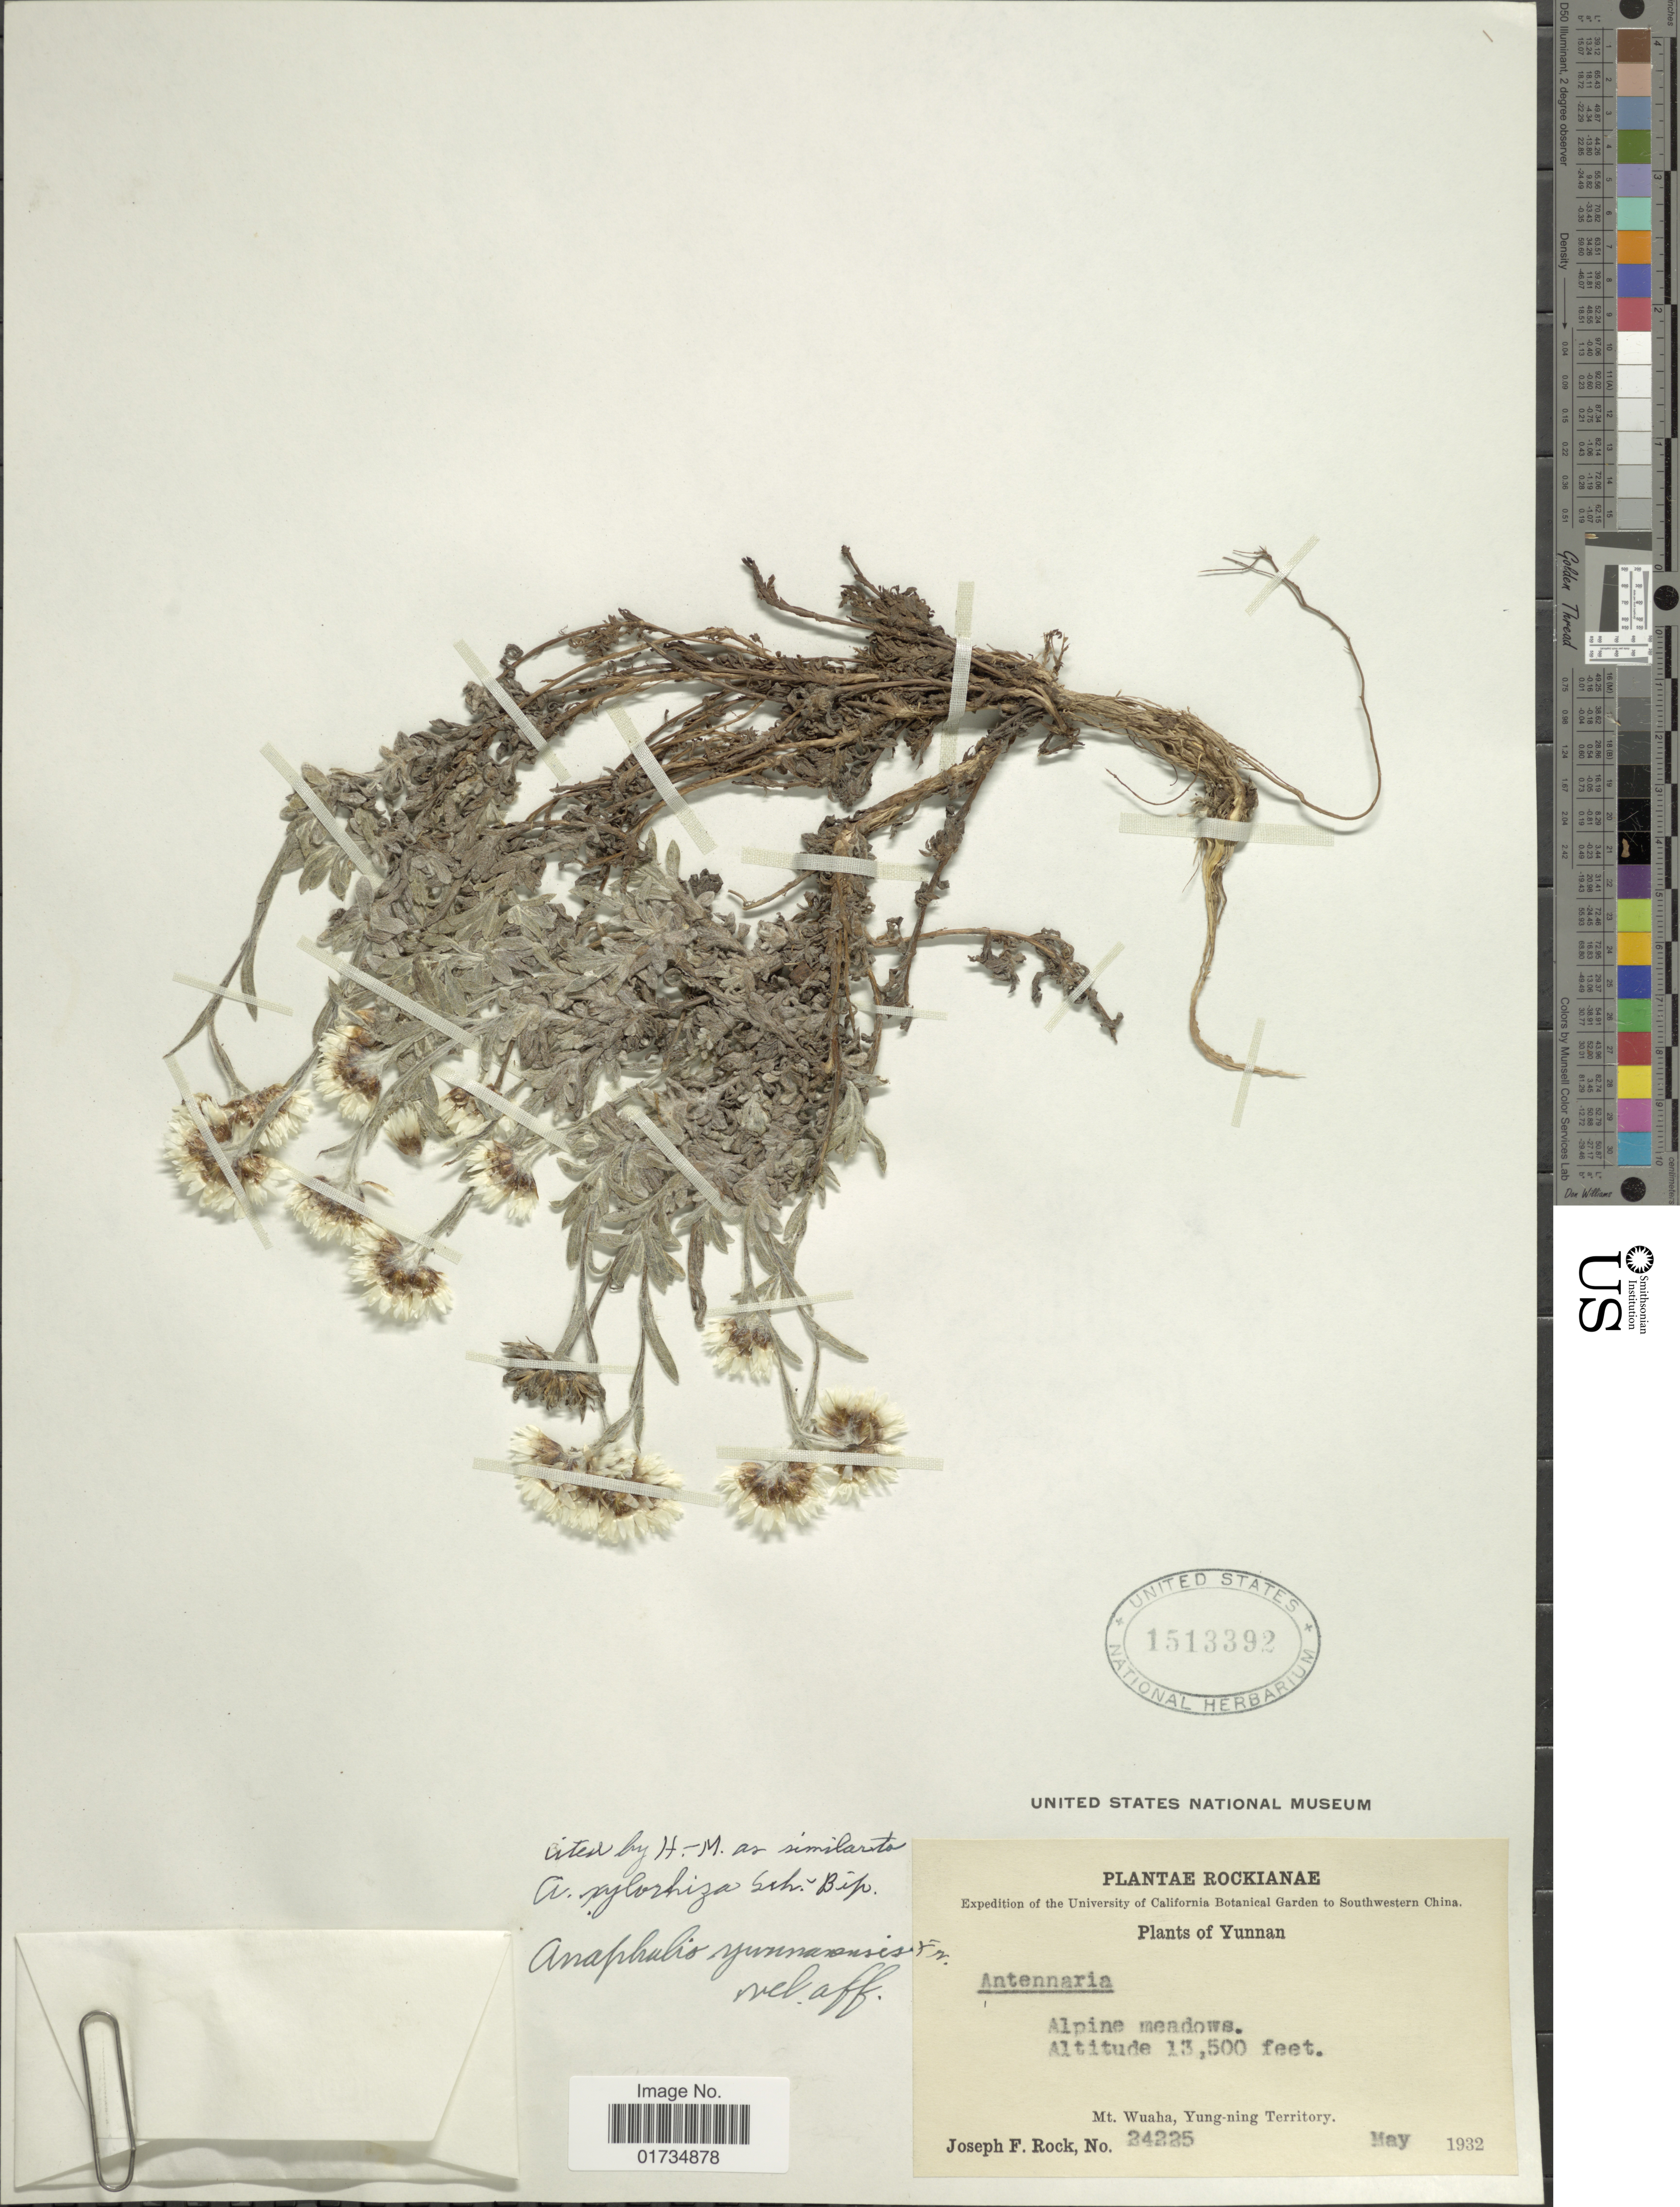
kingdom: Plantae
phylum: Tracheophyta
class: Magnoliopsida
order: Asterales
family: Asteraceae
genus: Anaphalis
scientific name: Anaphalis yunnanensis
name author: (Franch.) Diels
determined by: Chen, Y. S.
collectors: J. F. Rock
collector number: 24225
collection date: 1932-05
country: China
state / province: Yunnan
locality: Yunnan, Mt. Wuaha, yung-ning Territory. Alpine meadows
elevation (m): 4115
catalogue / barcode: US 1513392